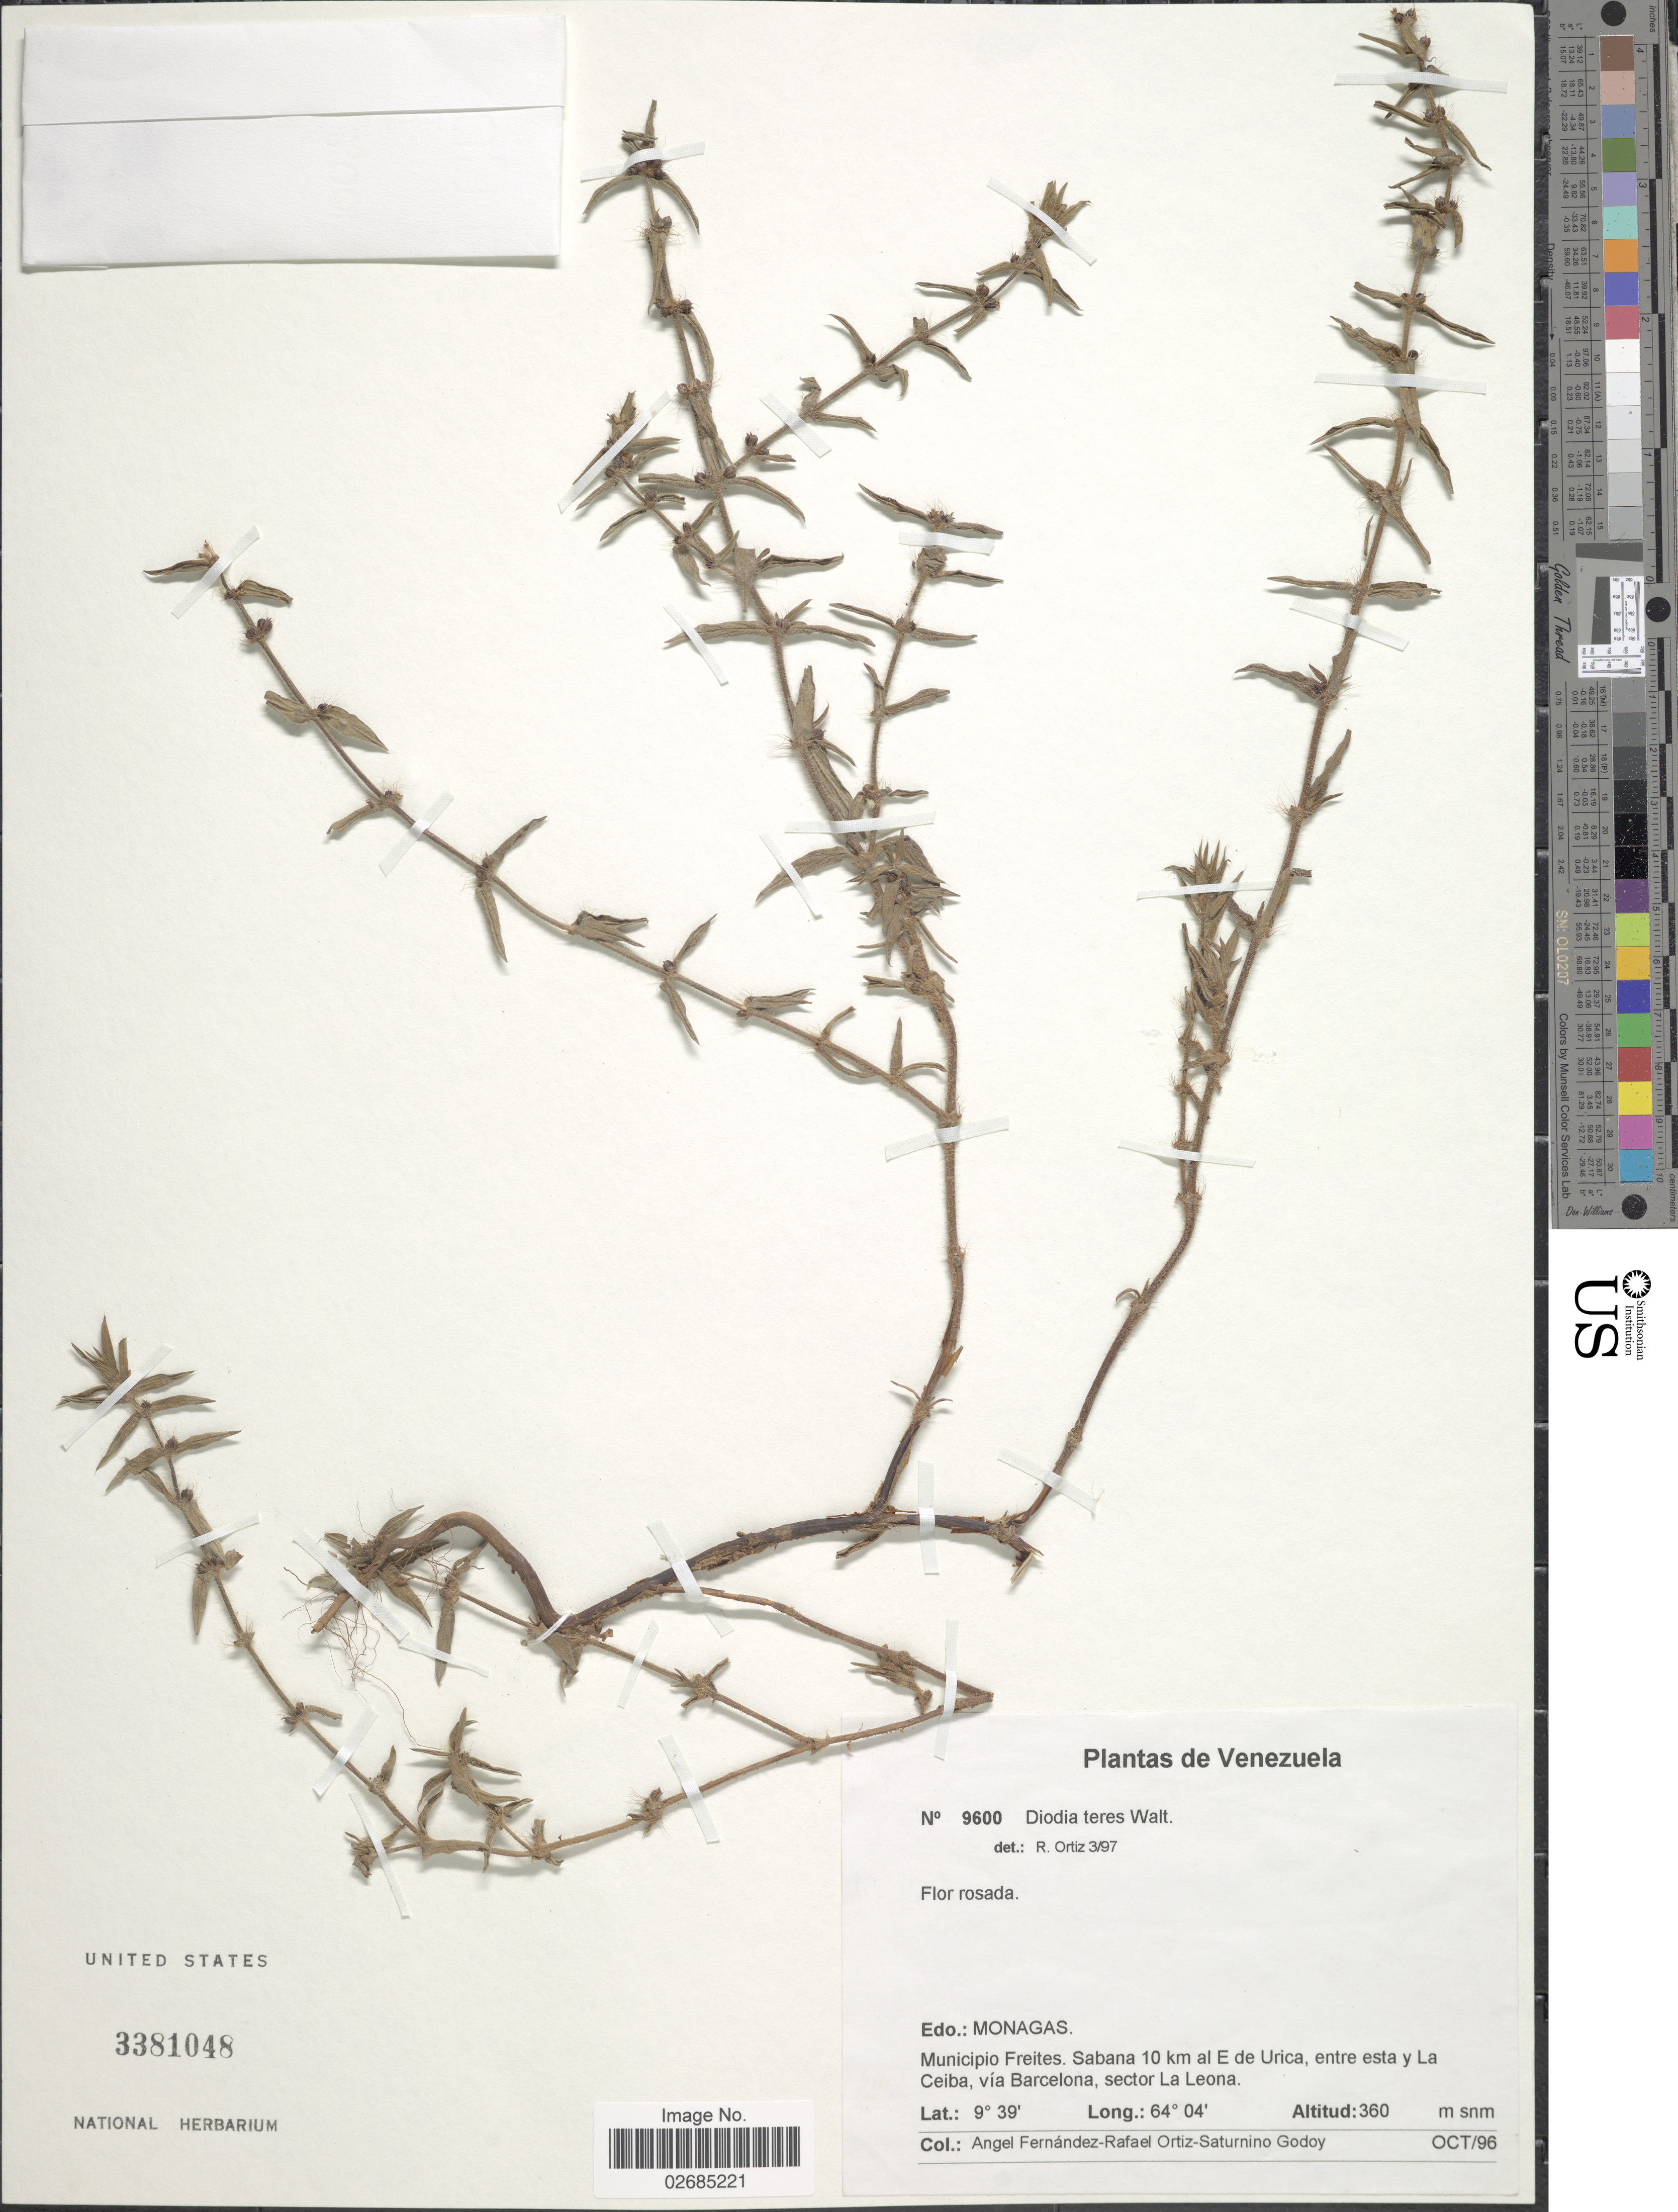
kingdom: Plantae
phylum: Tracheophyta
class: Magnoliopsida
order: Gentianales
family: Rubiaceae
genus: Diodia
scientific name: Diodia teres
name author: Walter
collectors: A. Fernández-Rafael & O. Saturnino Godoy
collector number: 9600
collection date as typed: Transcribed d/m/y: /10/96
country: Venezuela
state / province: Monagas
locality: Municipio Freites. Sabana 10 km E al de Urica, entre esta y La Ceiba, via Barcelona, sector La Leona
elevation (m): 360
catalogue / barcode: US 3381048